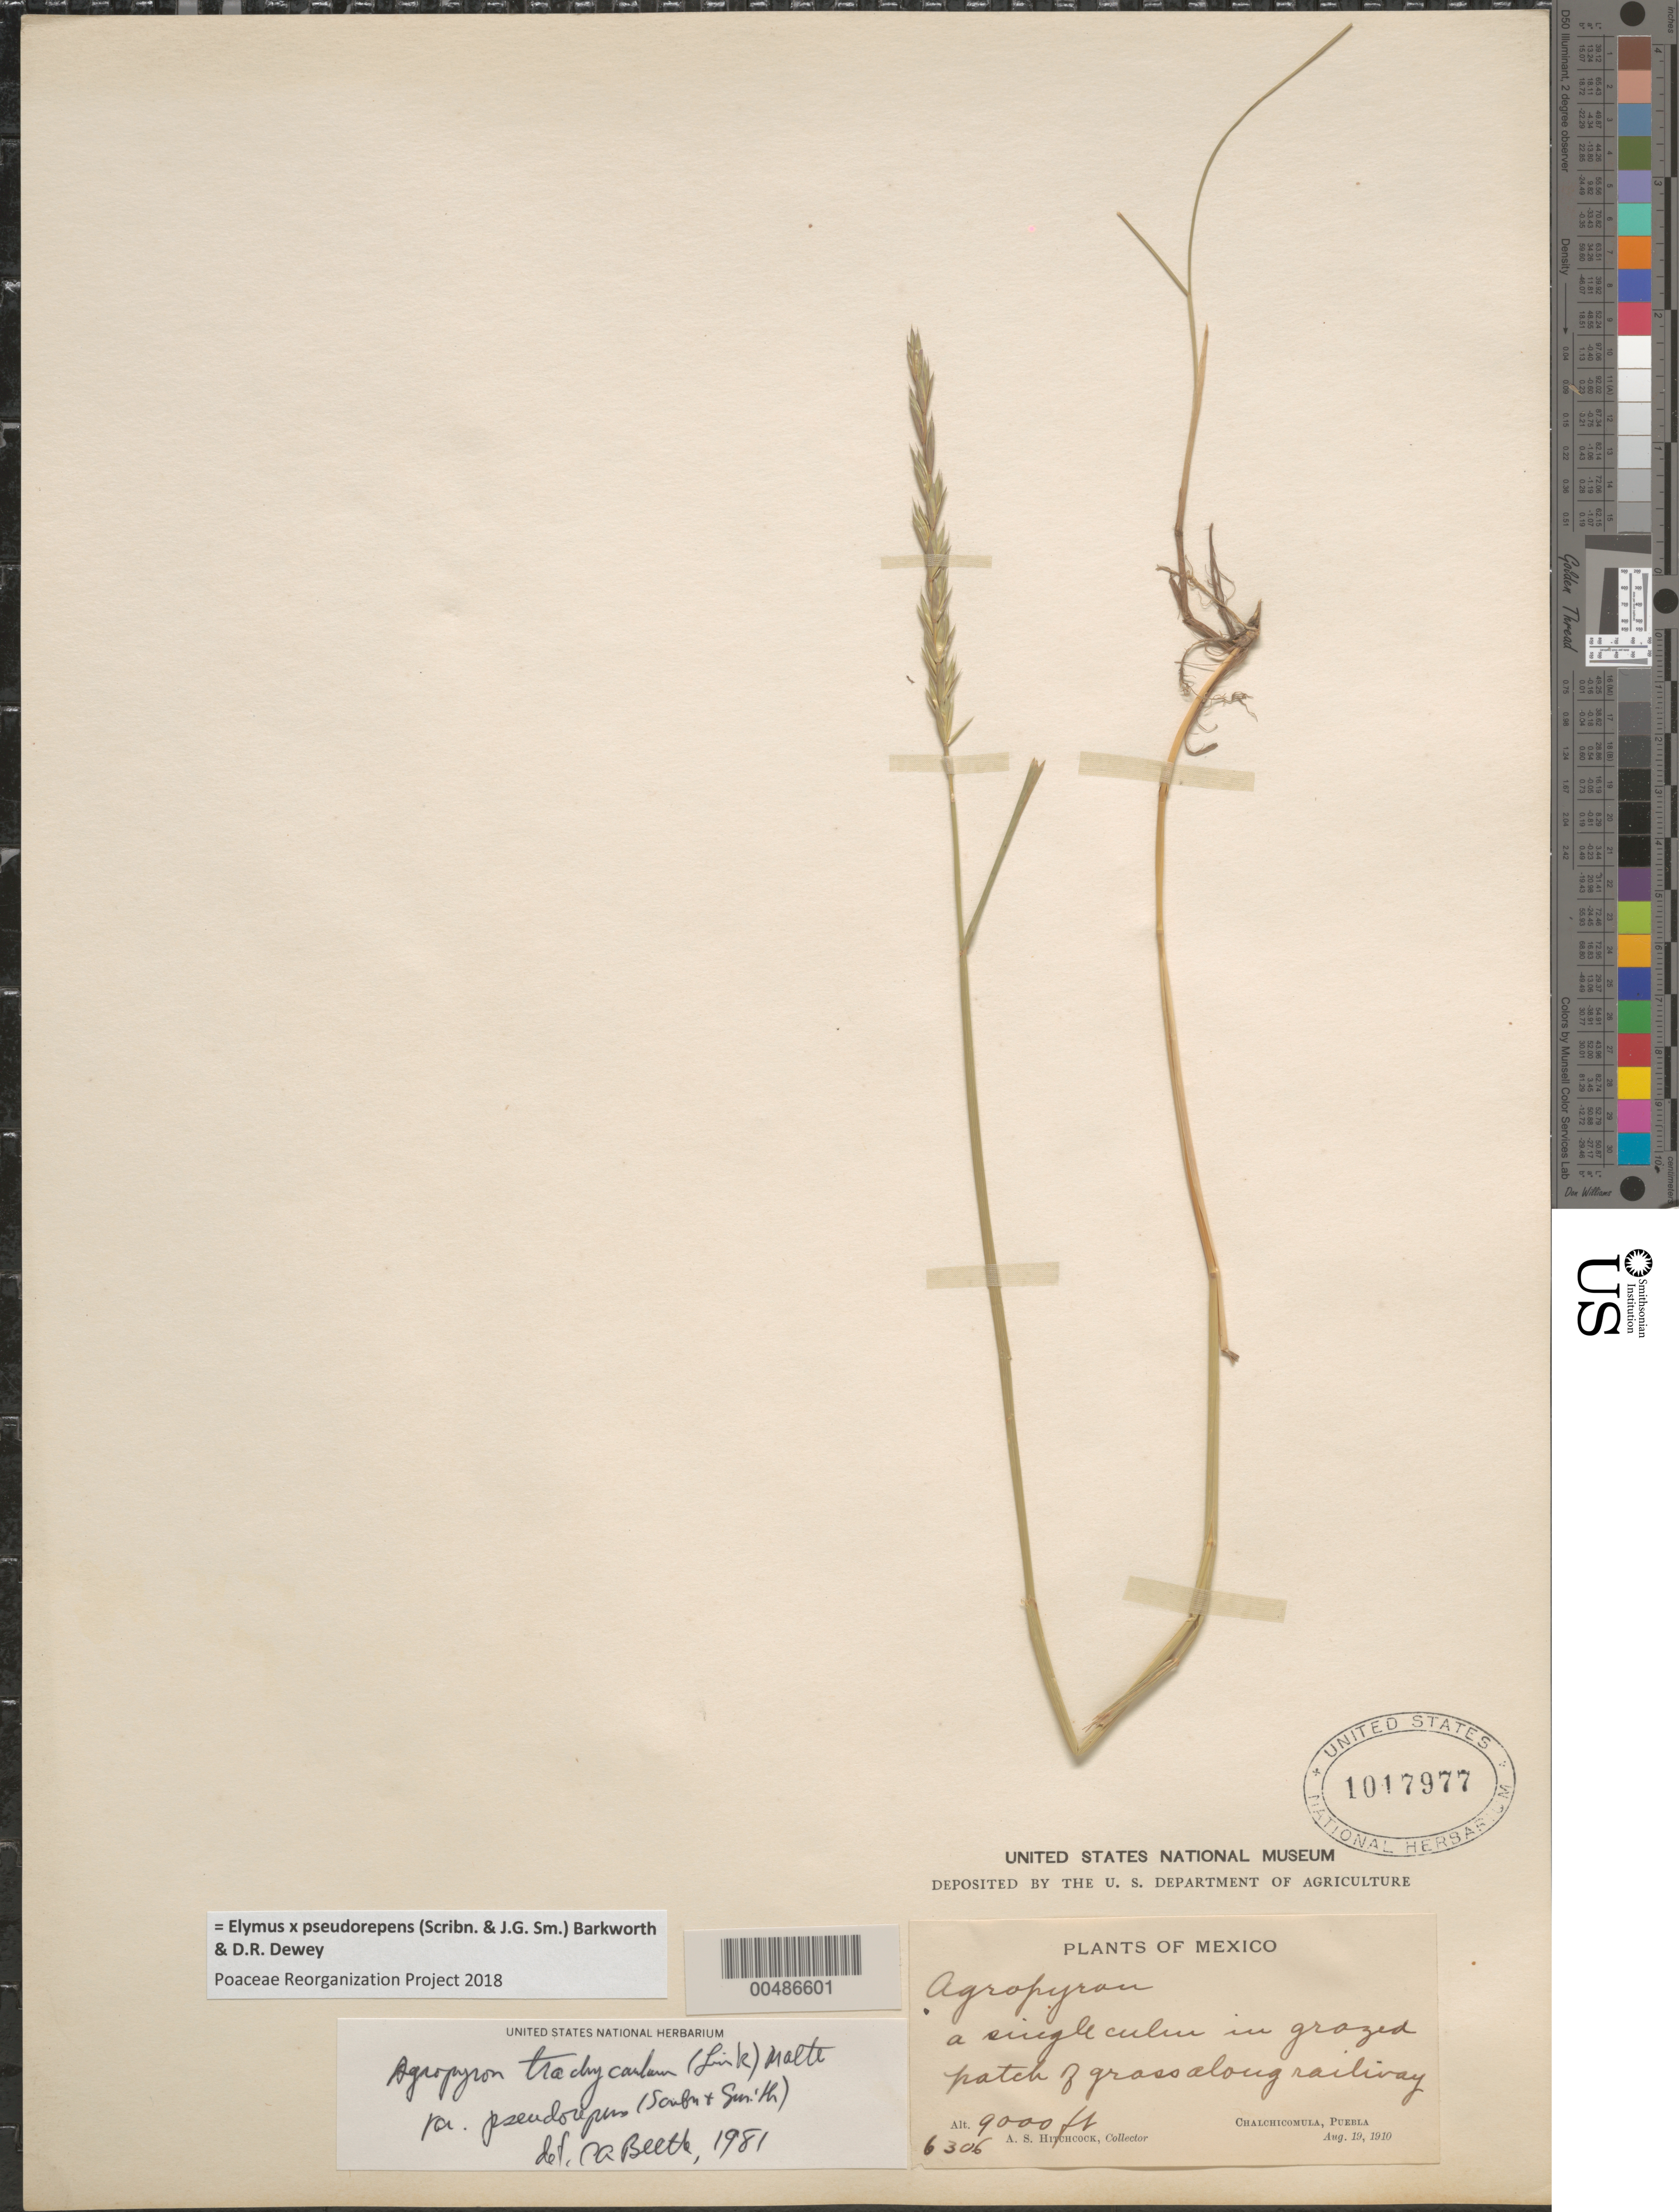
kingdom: Plantae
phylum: Tracheophyta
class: Liliopsida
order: Poales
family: Poaceae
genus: Elymus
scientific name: Elymus x pseudorepens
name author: (Scribn. & J.G. Sm.) Barkworth & Dewey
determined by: Poaceae Reorganization Project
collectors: A. S. Hitchcock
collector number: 6306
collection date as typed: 19 Aug 1910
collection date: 1910-08-19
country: Mexico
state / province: Puebla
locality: Chalchicomula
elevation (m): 2743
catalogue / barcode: US 1017977